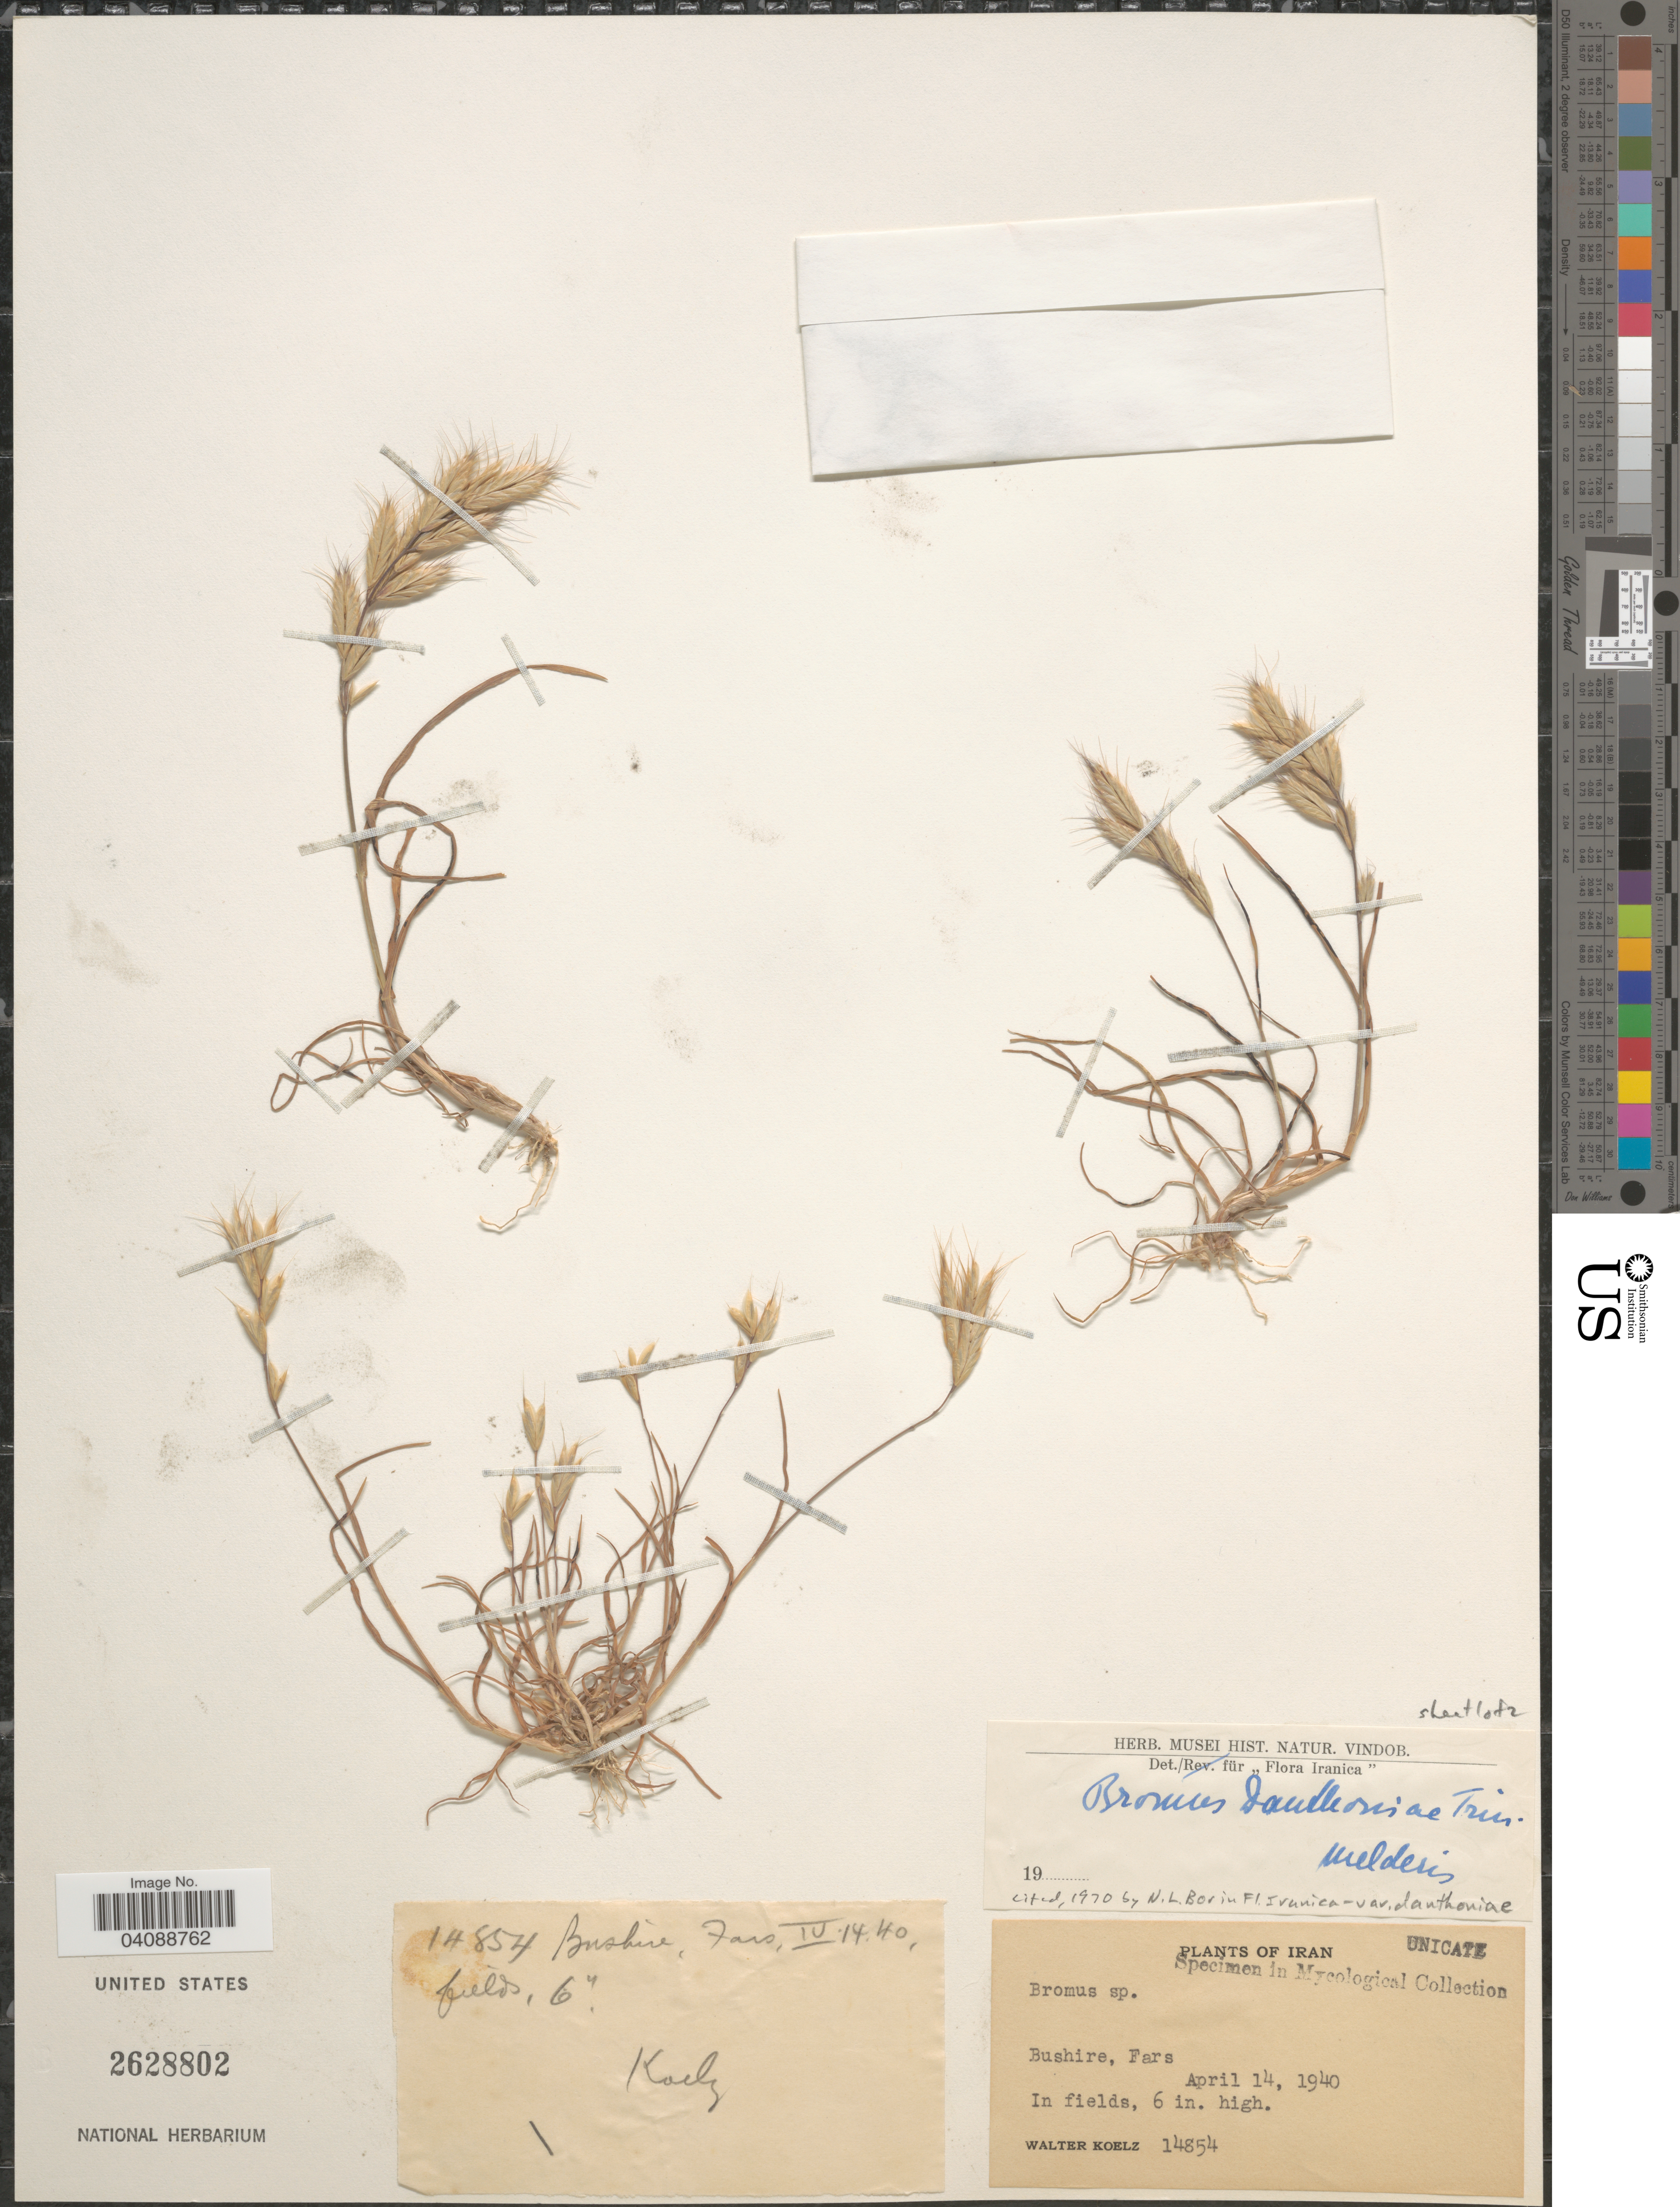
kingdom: Plantae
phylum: Tracheophyta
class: Liliopsida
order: Poales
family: Poaceae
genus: Bromus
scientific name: Bromus danthoniae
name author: Trin. ex C.A. Mey.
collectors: W. N. Koelz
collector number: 14854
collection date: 1940-04-14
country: Iran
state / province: Fars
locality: Bushire, Fars.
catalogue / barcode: US 2628802